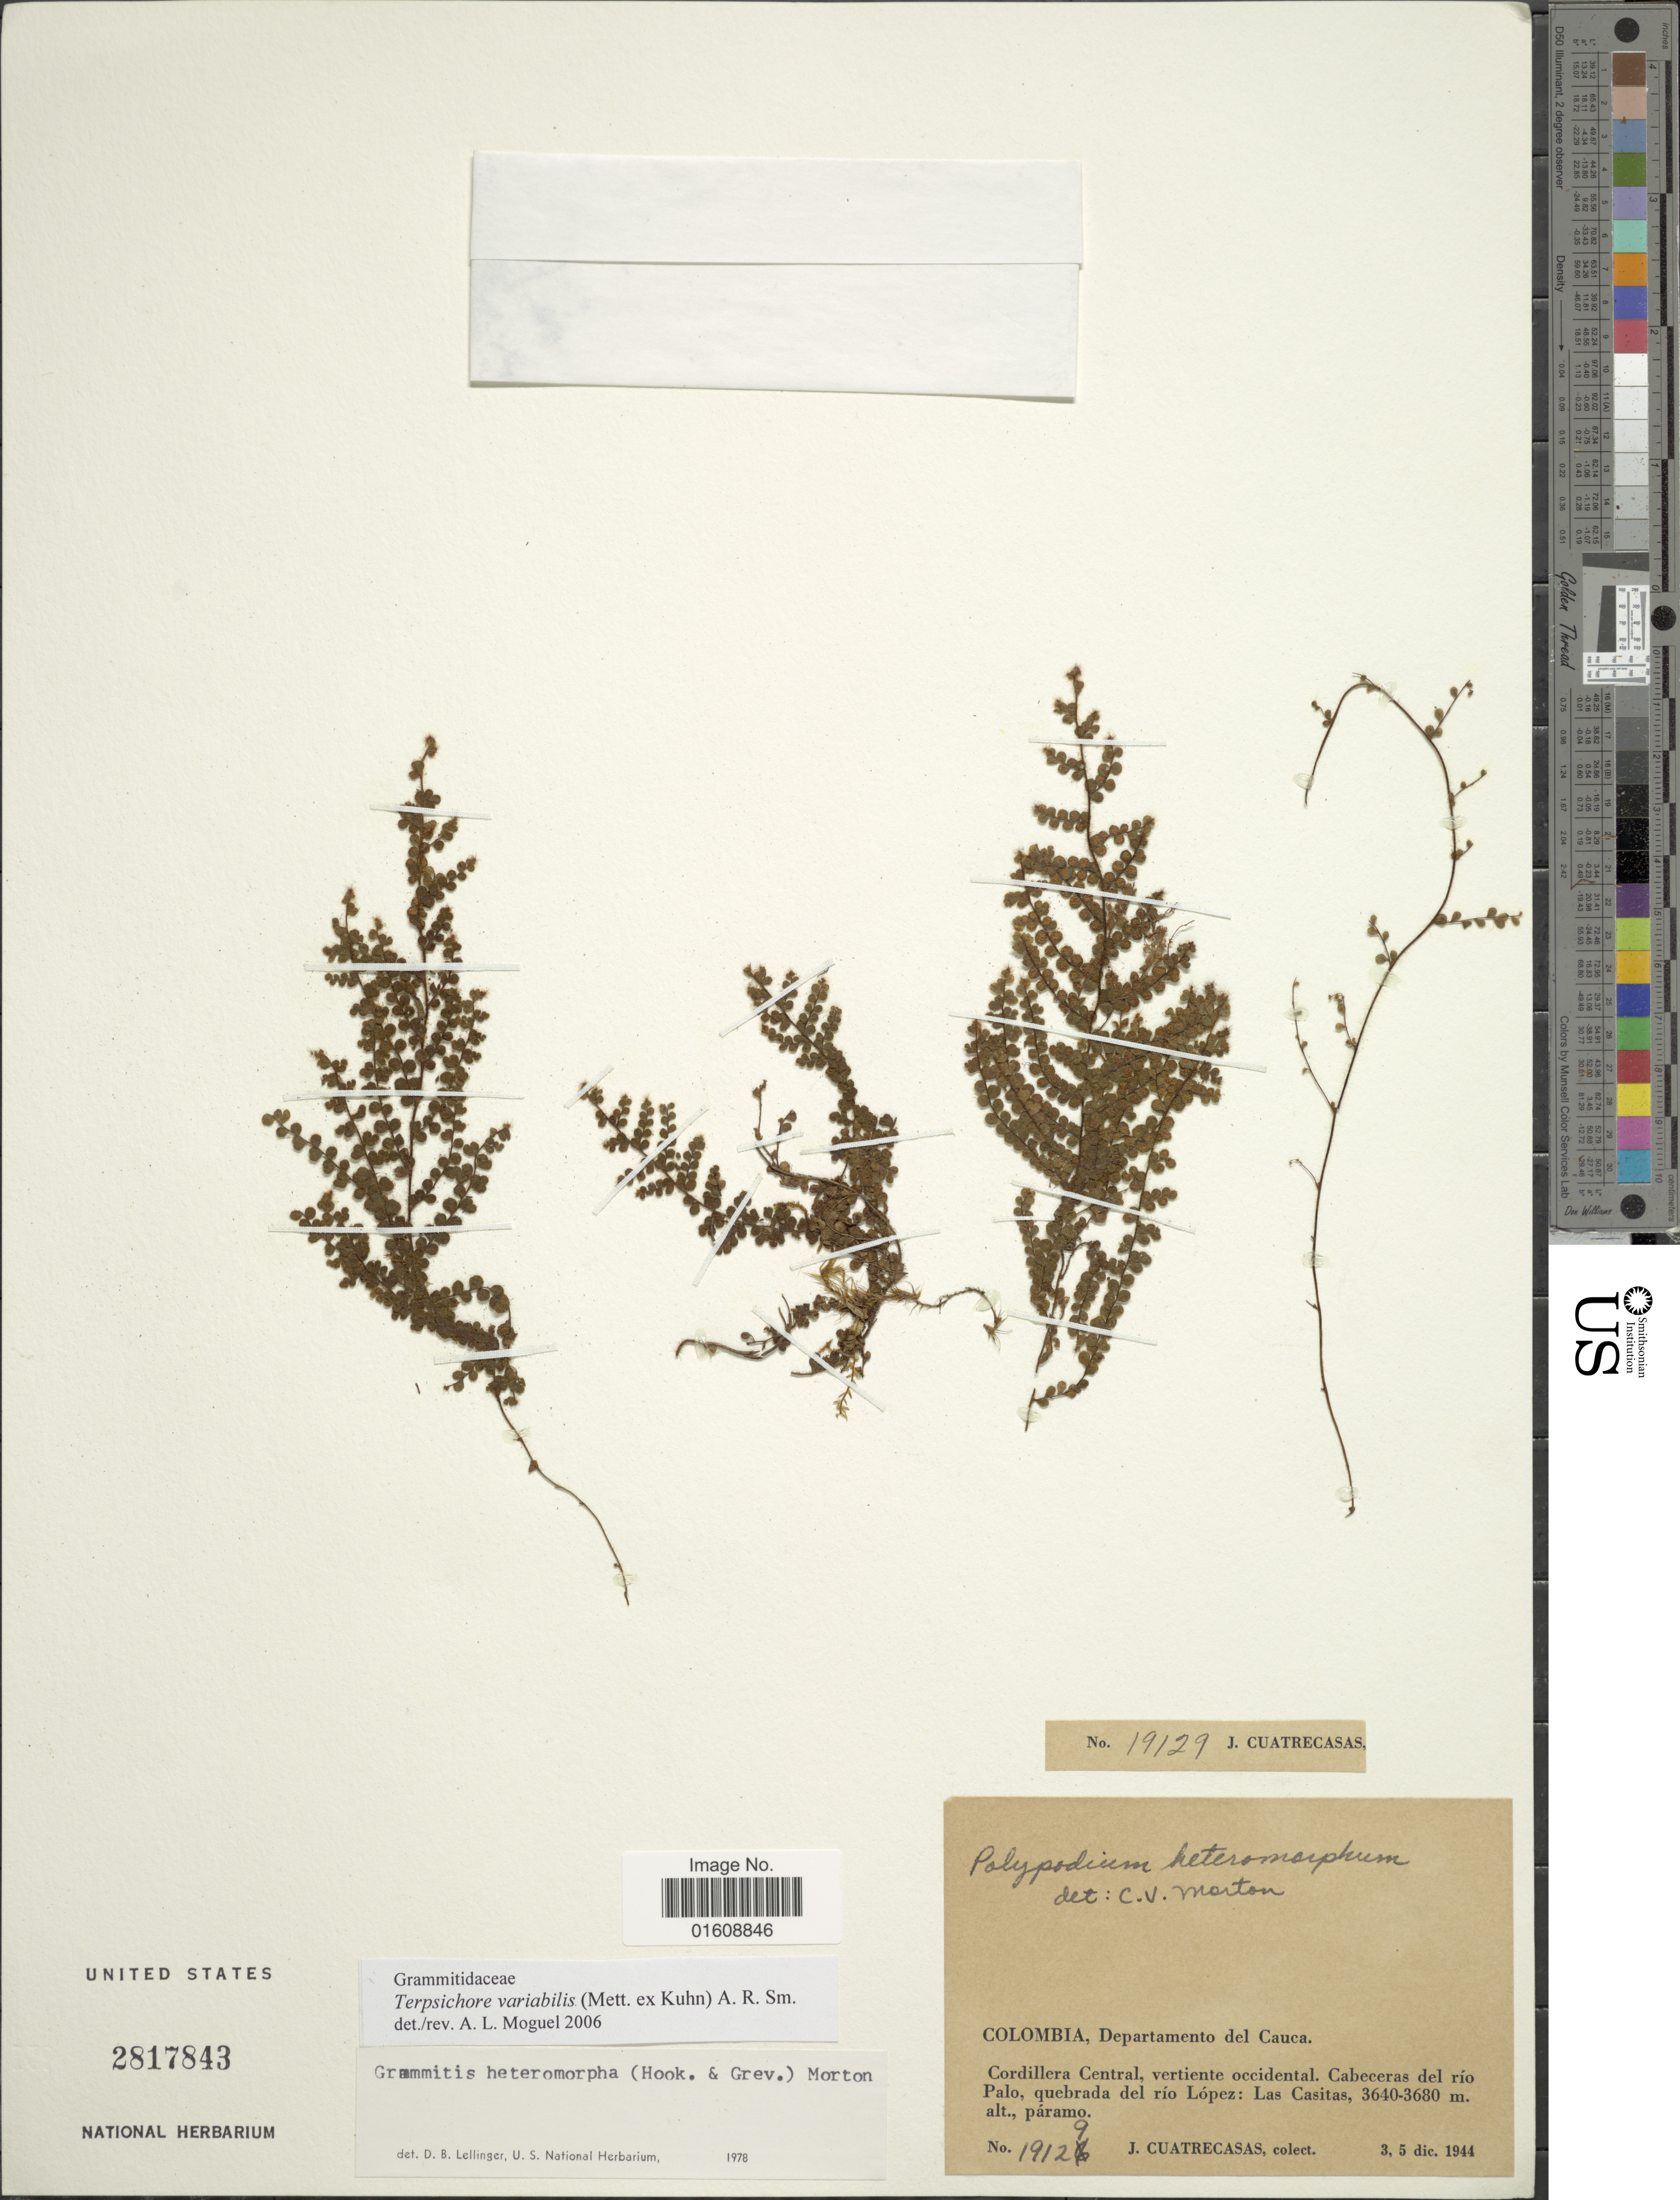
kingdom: Plantae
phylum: Tracheophyta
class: Polypodiopsida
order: Polypodiales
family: Polypodiaceae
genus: Alansmia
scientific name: Alansmia variabilis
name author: (Mett.) Moguel & M. Kessler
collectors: J. Cuatrecasas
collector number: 19129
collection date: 1944-12-03/1944-12-05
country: Colombia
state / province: Cauca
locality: Cordillera Central, vertiente occidental. Cabeceras del río Palo, quebrada del río López: Las Casitas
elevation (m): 3640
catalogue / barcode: US 2817843